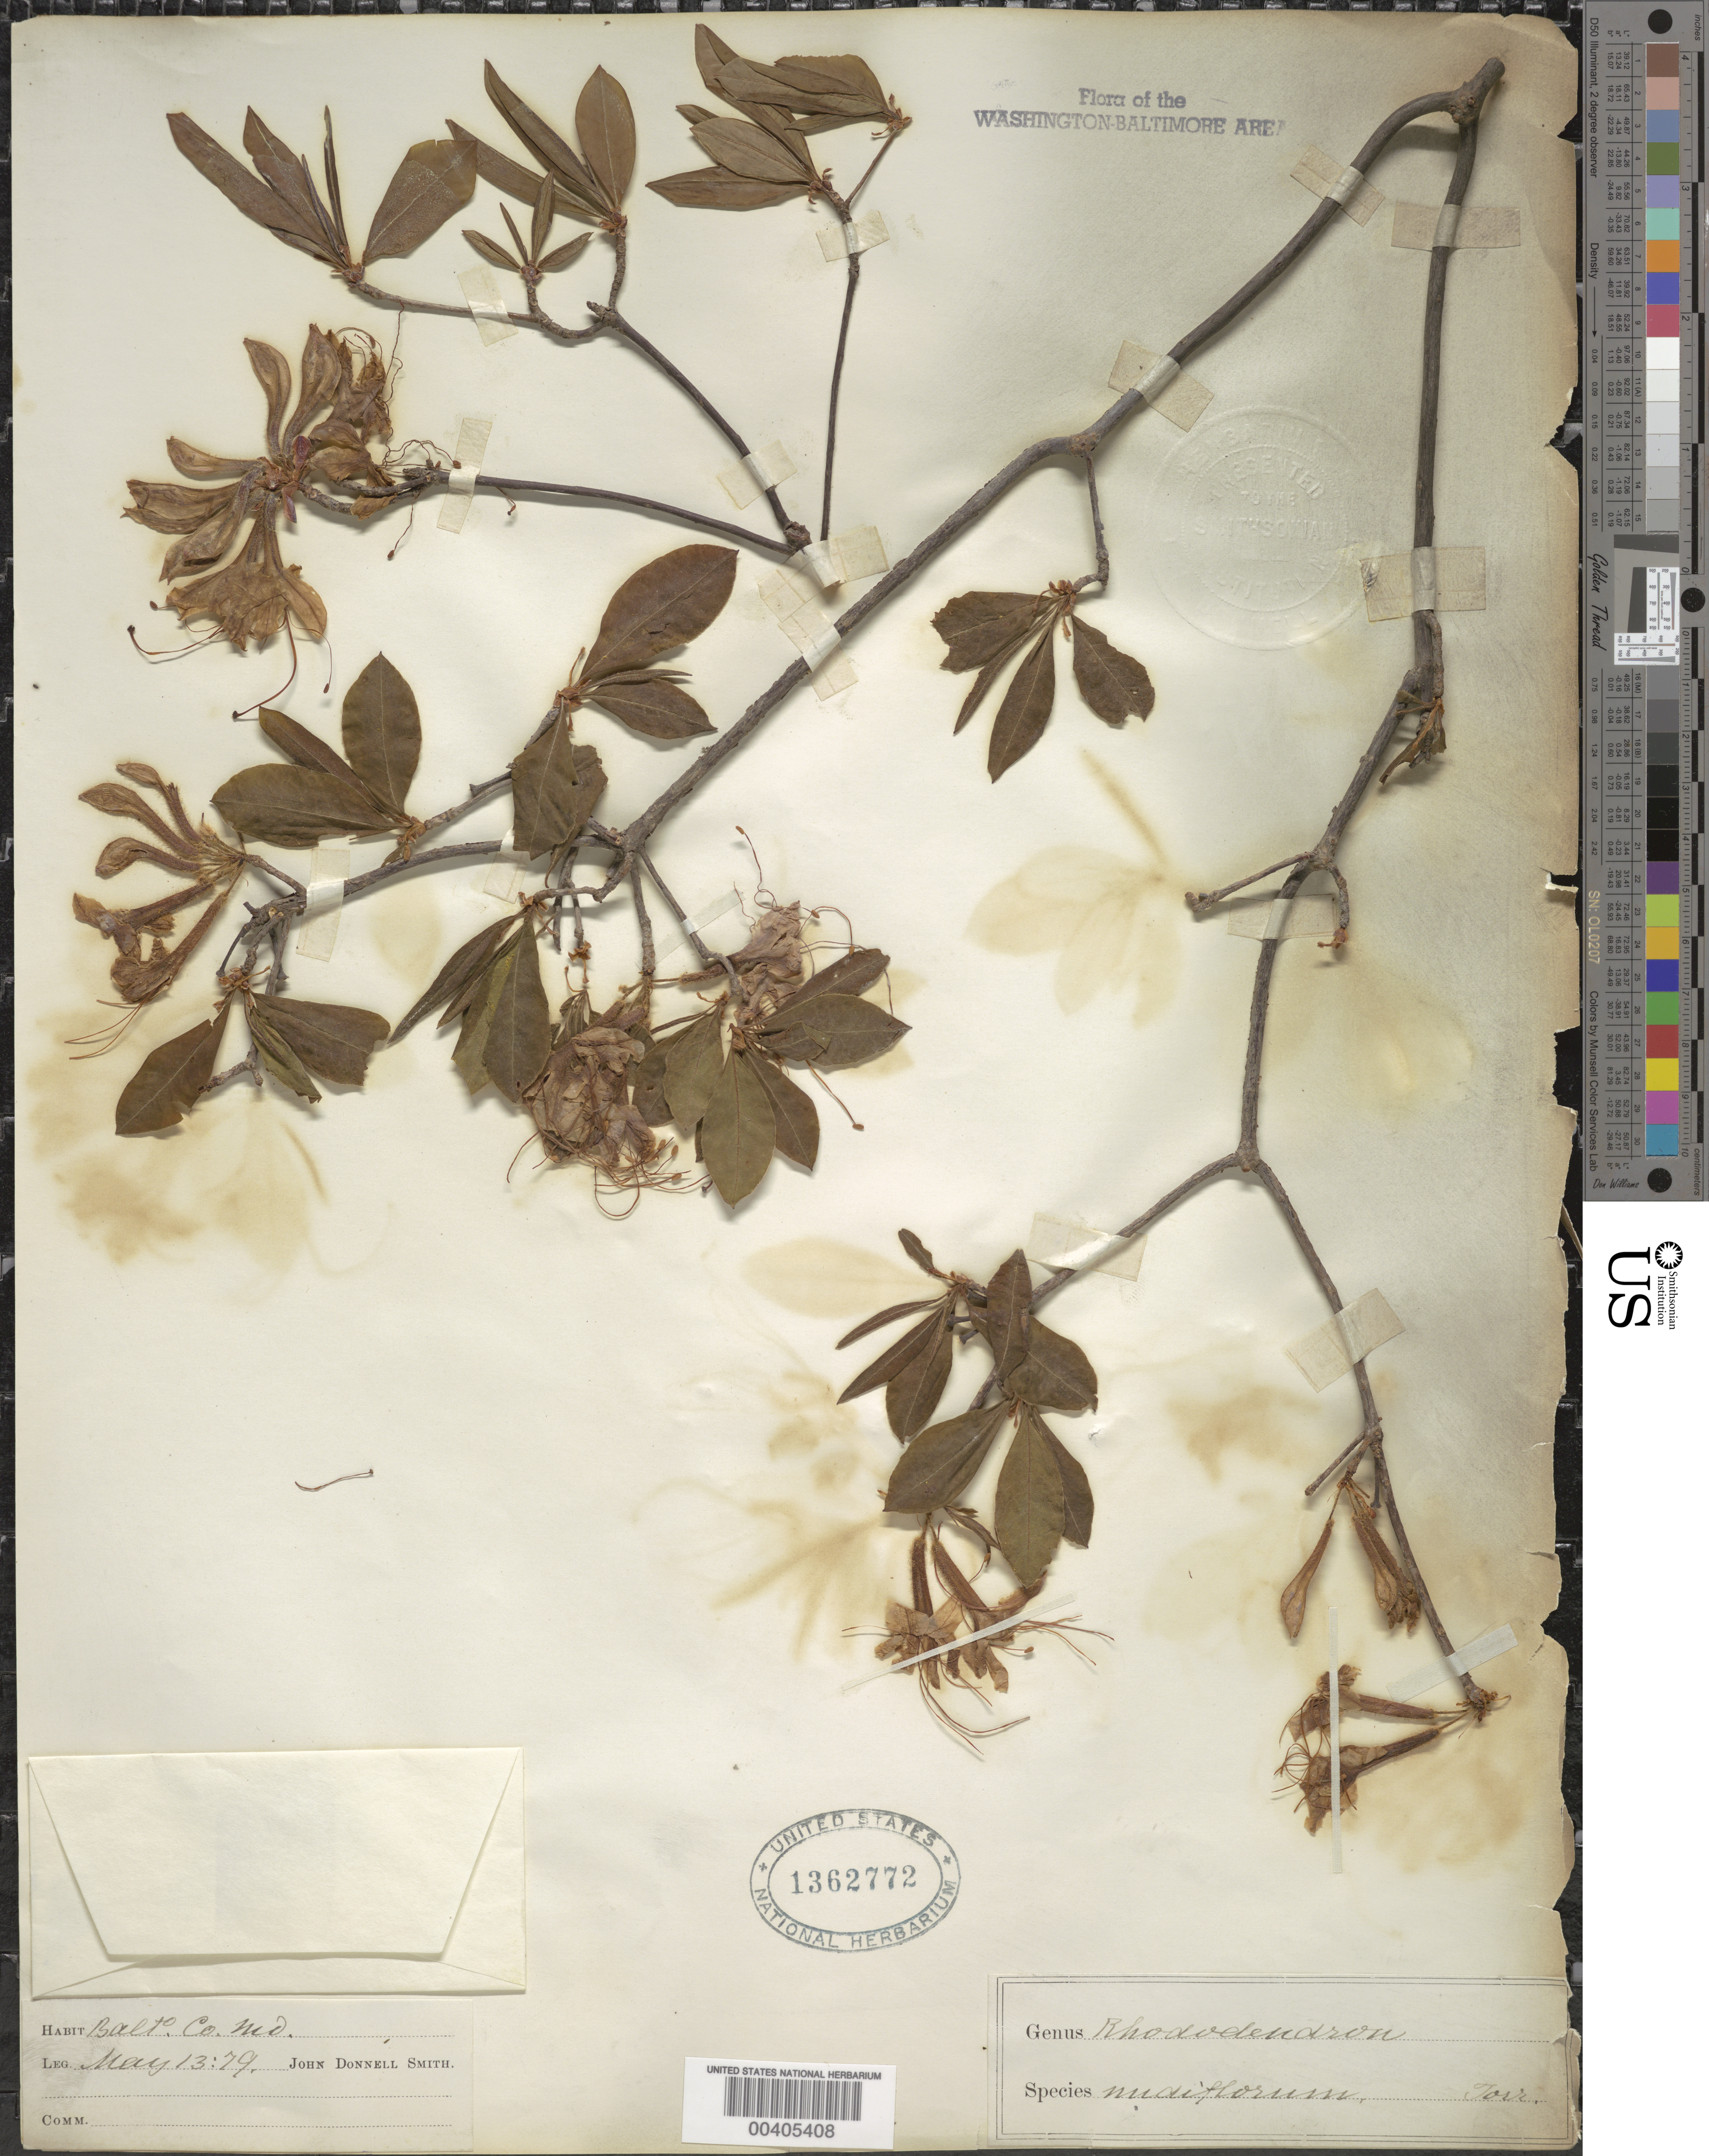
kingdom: Plantae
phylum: Tracheophyta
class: Magnoliopsida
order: Ericales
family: Ericaceae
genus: Rhododendron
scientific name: Rhododendron periclymenoides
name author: (Michx.) Shinners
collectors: J. Donnell Smith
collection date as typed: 13 May 1879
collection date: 1879-05-13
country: United States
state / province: Maryland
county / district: Baltimore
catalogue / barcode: US 1362772